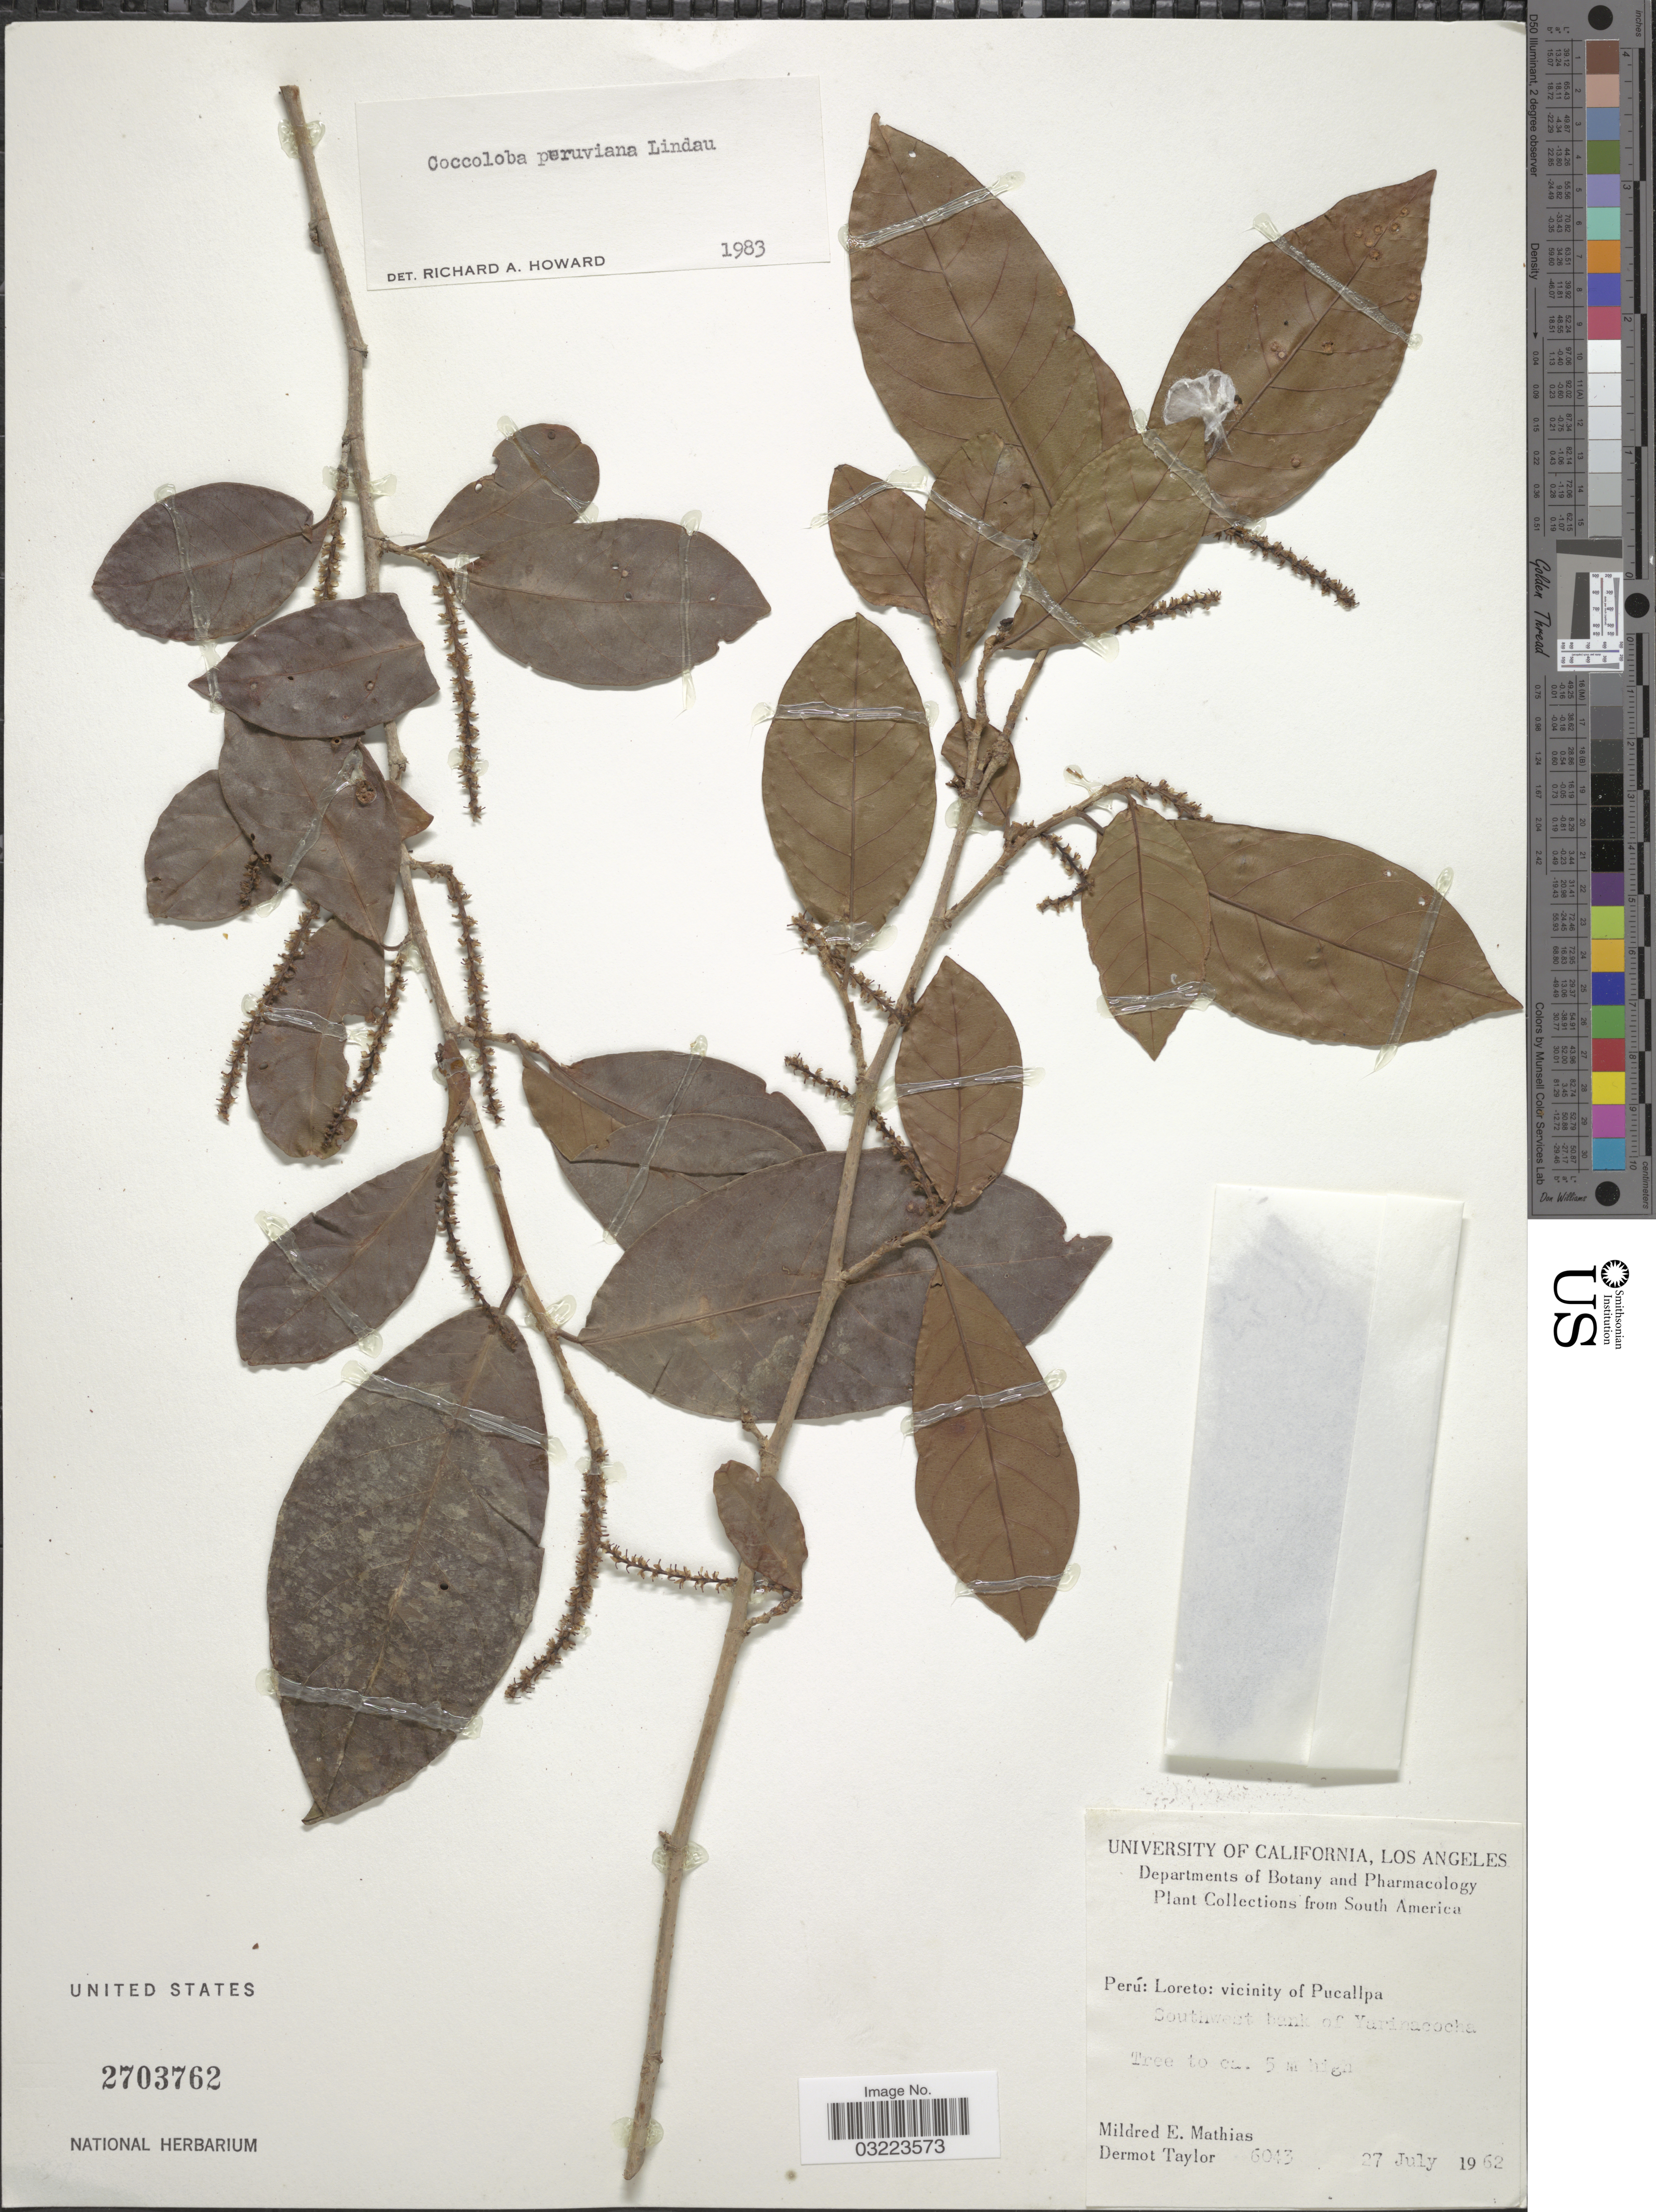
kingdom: Plantae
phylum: Tracheophyta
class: Magnoliopsida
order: Caryophyllales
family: Polygonaceae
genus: Coccoloba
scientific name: Coccoloba peruviana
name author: Lindau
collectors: M. E. Mathias & D. Taylor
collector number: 6043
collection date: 1962-07-27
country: Peru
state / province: Loreto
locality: Vicinity of Pucallpa, Southwest bank of Yarinacocha.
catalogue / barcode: US 2703762